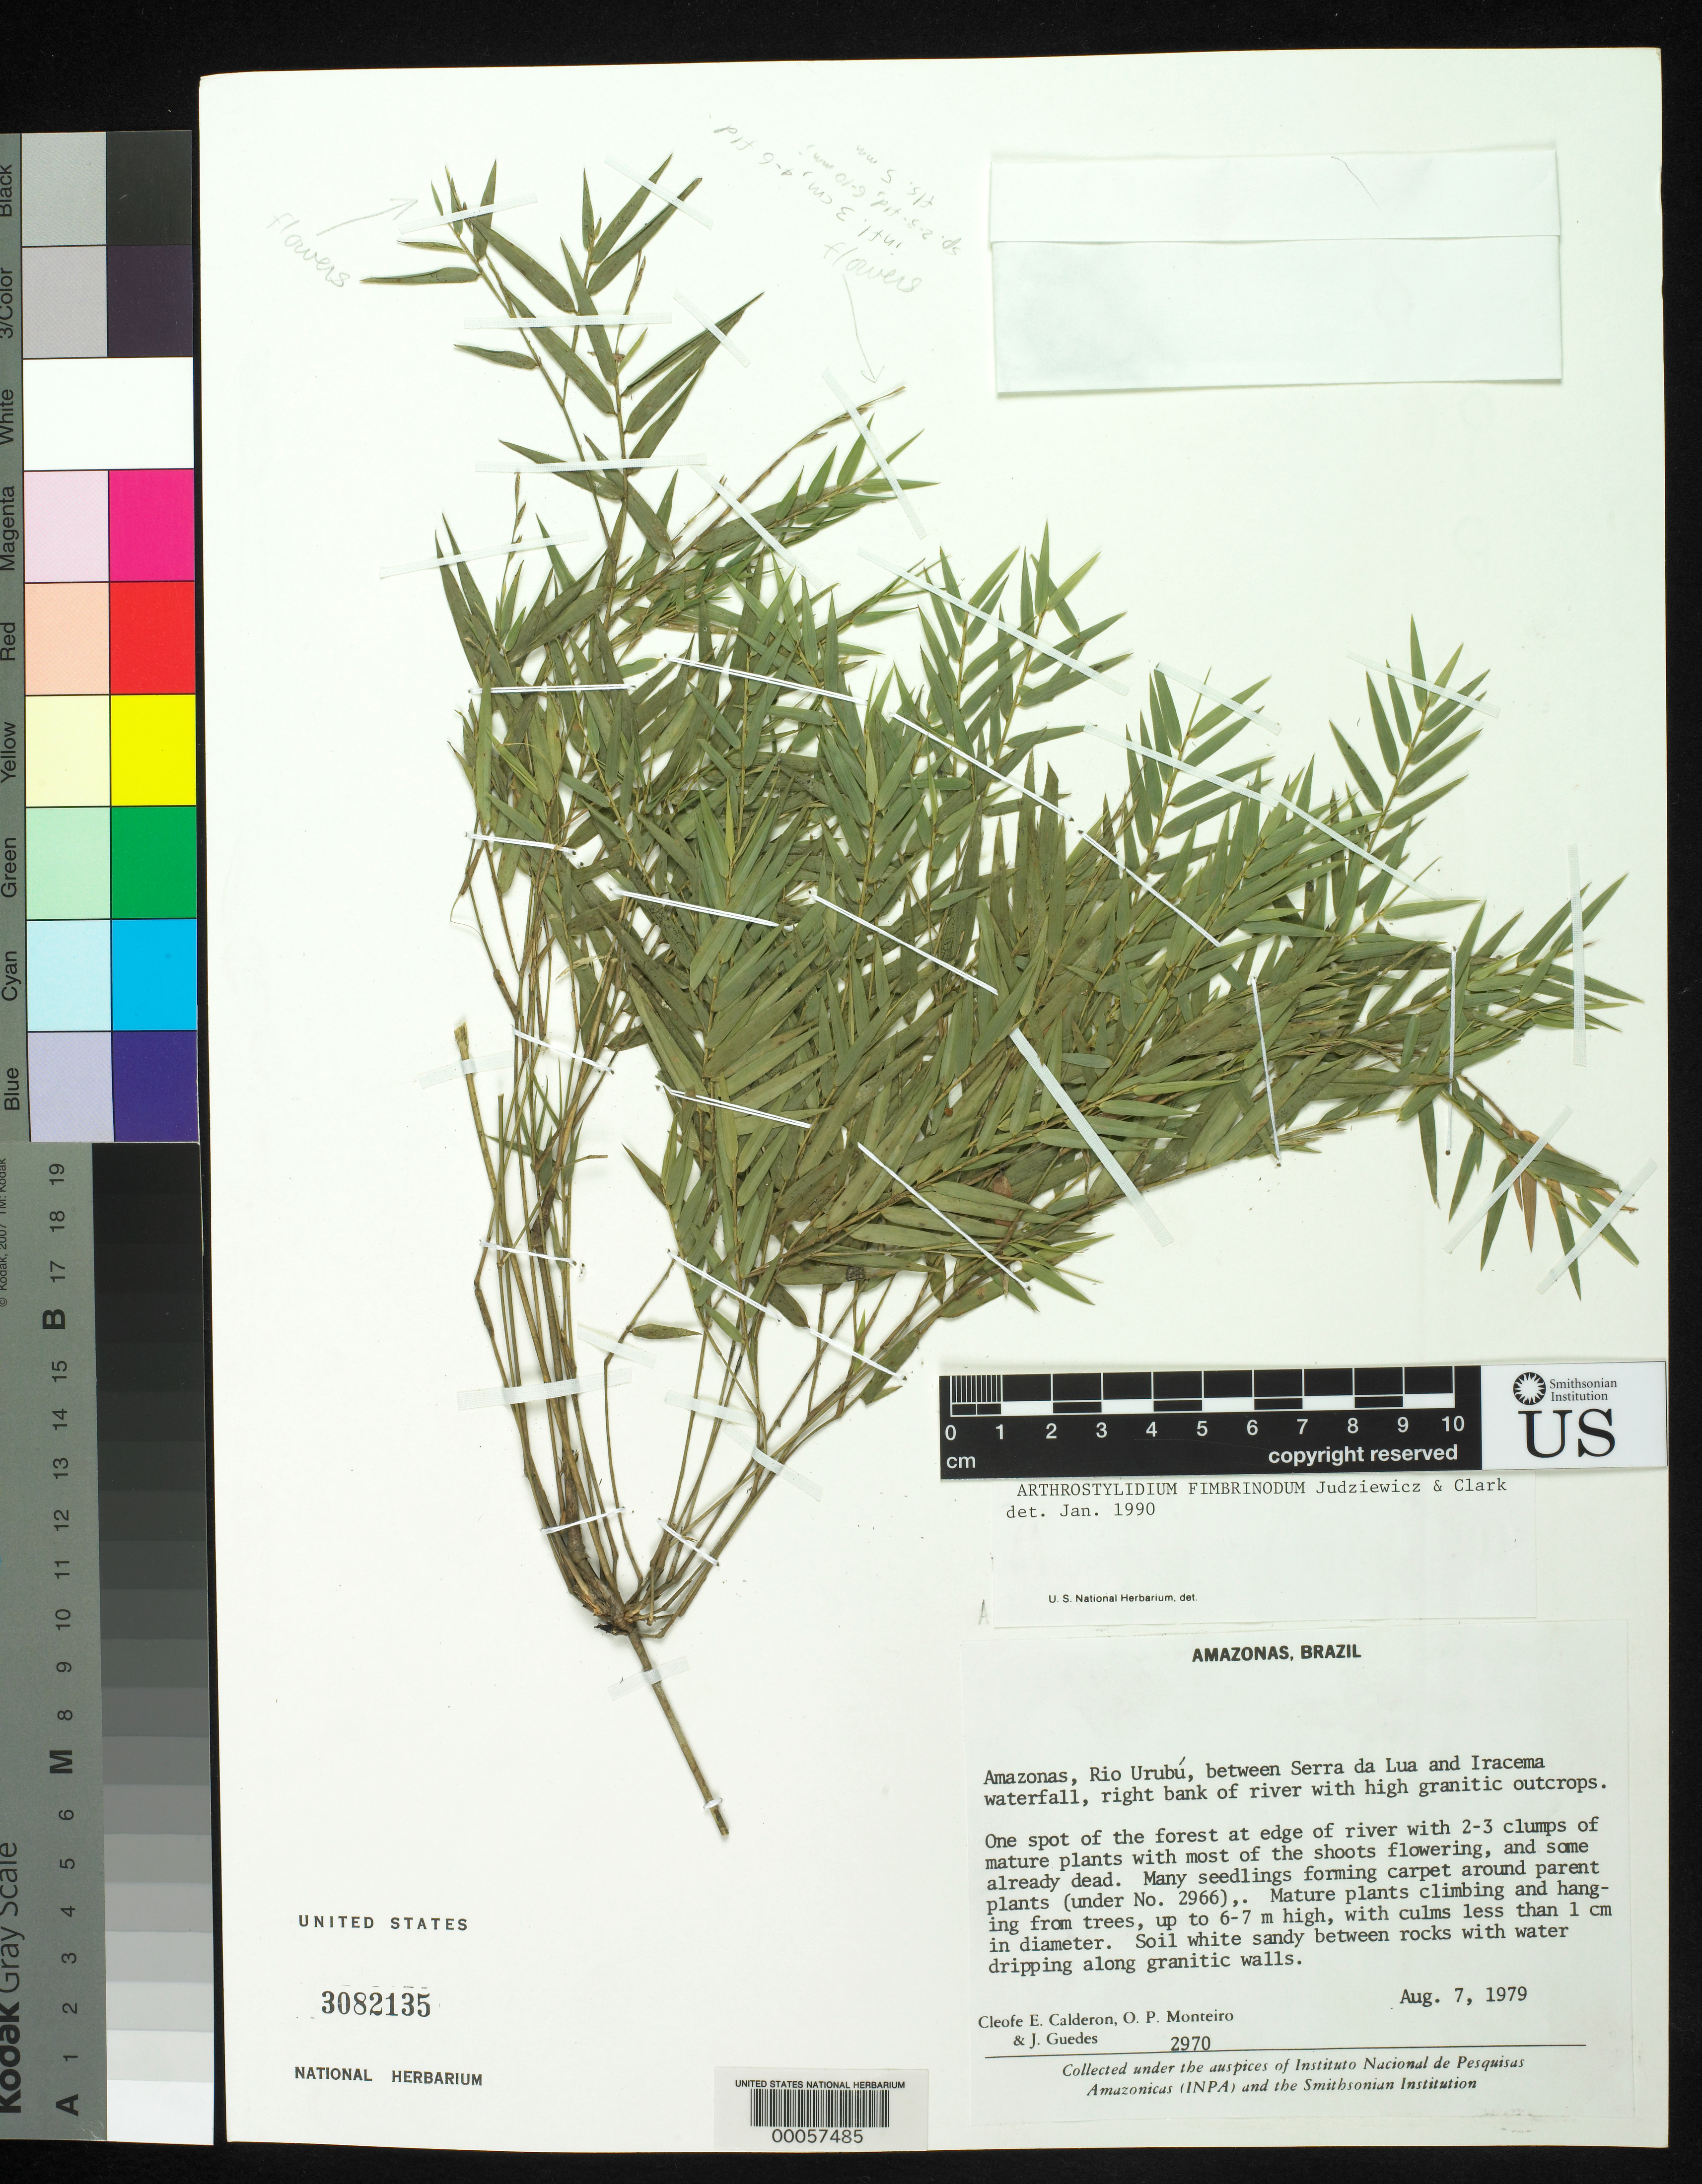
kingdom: Plantae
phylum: Tracheophyta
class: Liliopsida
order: Poales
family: Poaceae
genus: Arthrostylidium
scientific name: Arthrostylidium fimbrinodum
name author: Judz. & L.G. Clark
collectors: C. E. Calderón, O. P. Monteiro & J. Guedes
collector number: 2970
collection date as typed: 07 Aug 1979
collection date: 1979-08-07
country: Brazil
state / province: Amazonas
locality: Rio urubu, between serra da lua and iracema waterfall, right bank of river with high granite outcrops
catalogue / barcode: US 3082135